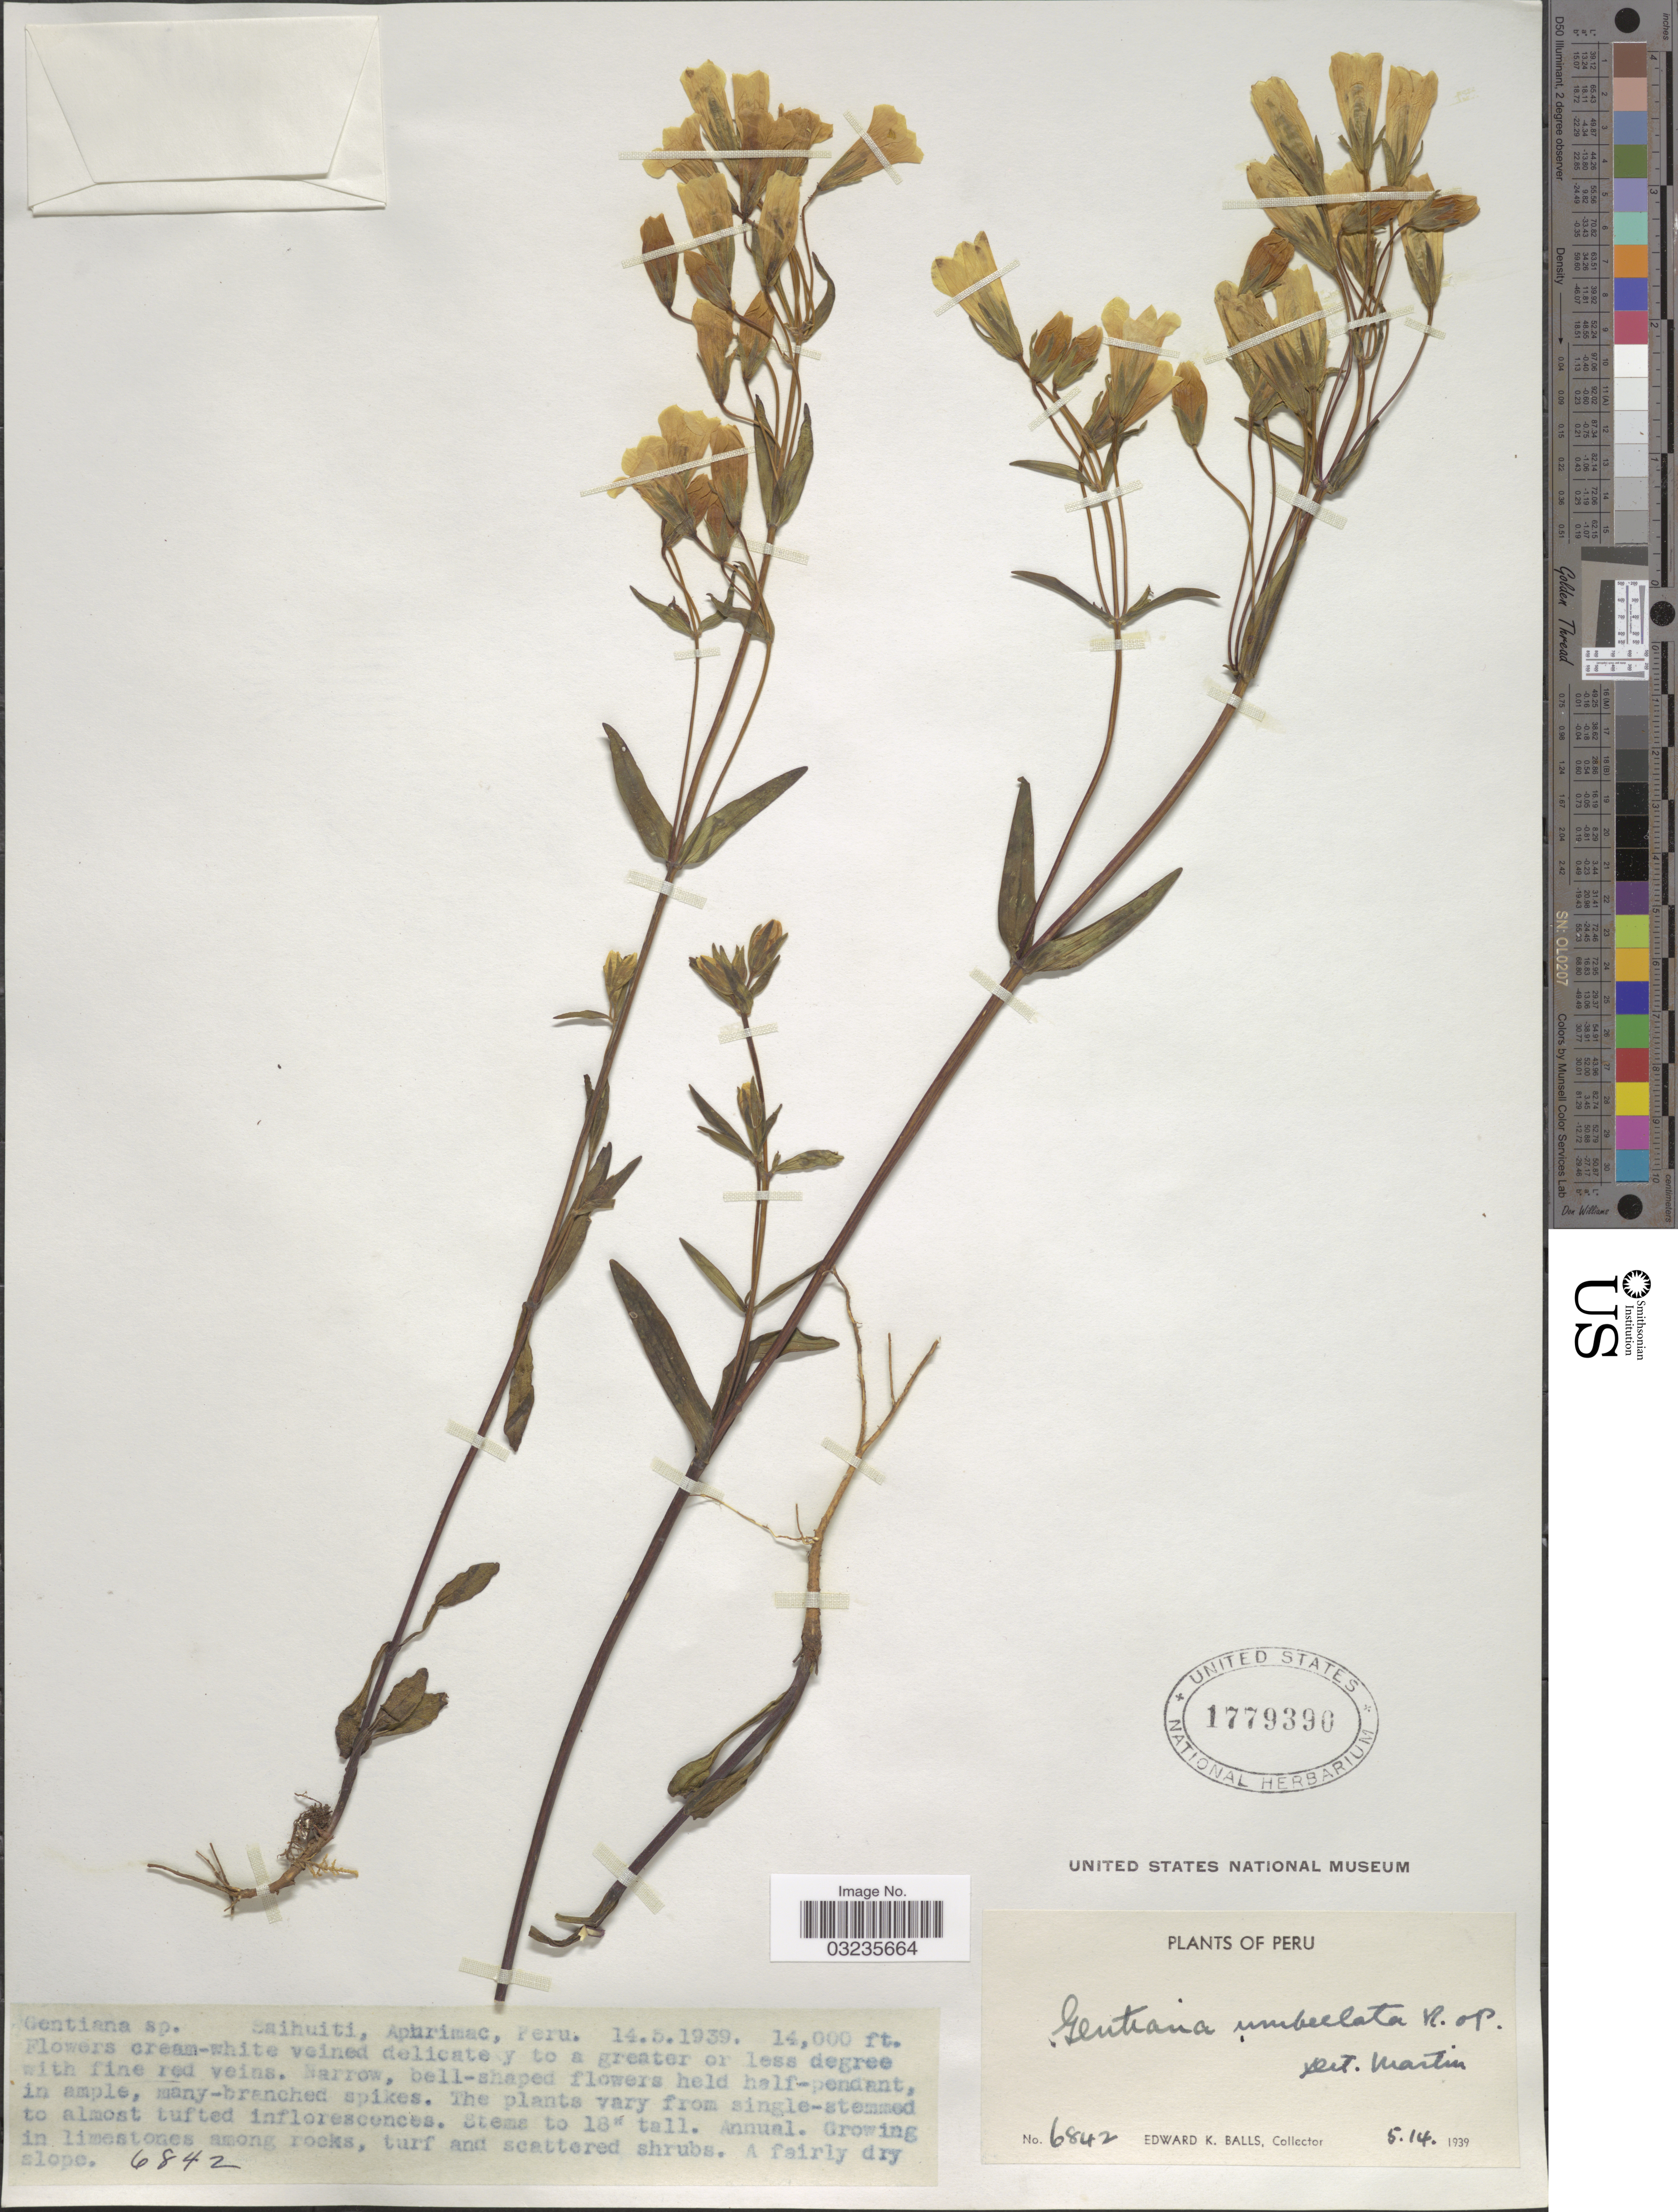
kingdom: Plantae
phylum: Tracheophyta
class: Magnoliopsida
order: Gentianales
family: Gentianaceae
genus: Gentianella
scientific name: Gentianella sp.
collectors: E. K. Balls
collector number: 6842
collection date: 1939-05-14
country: Peru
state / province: Apurímac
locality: Saihuiti.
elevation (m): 4267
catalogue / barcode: US 1779390